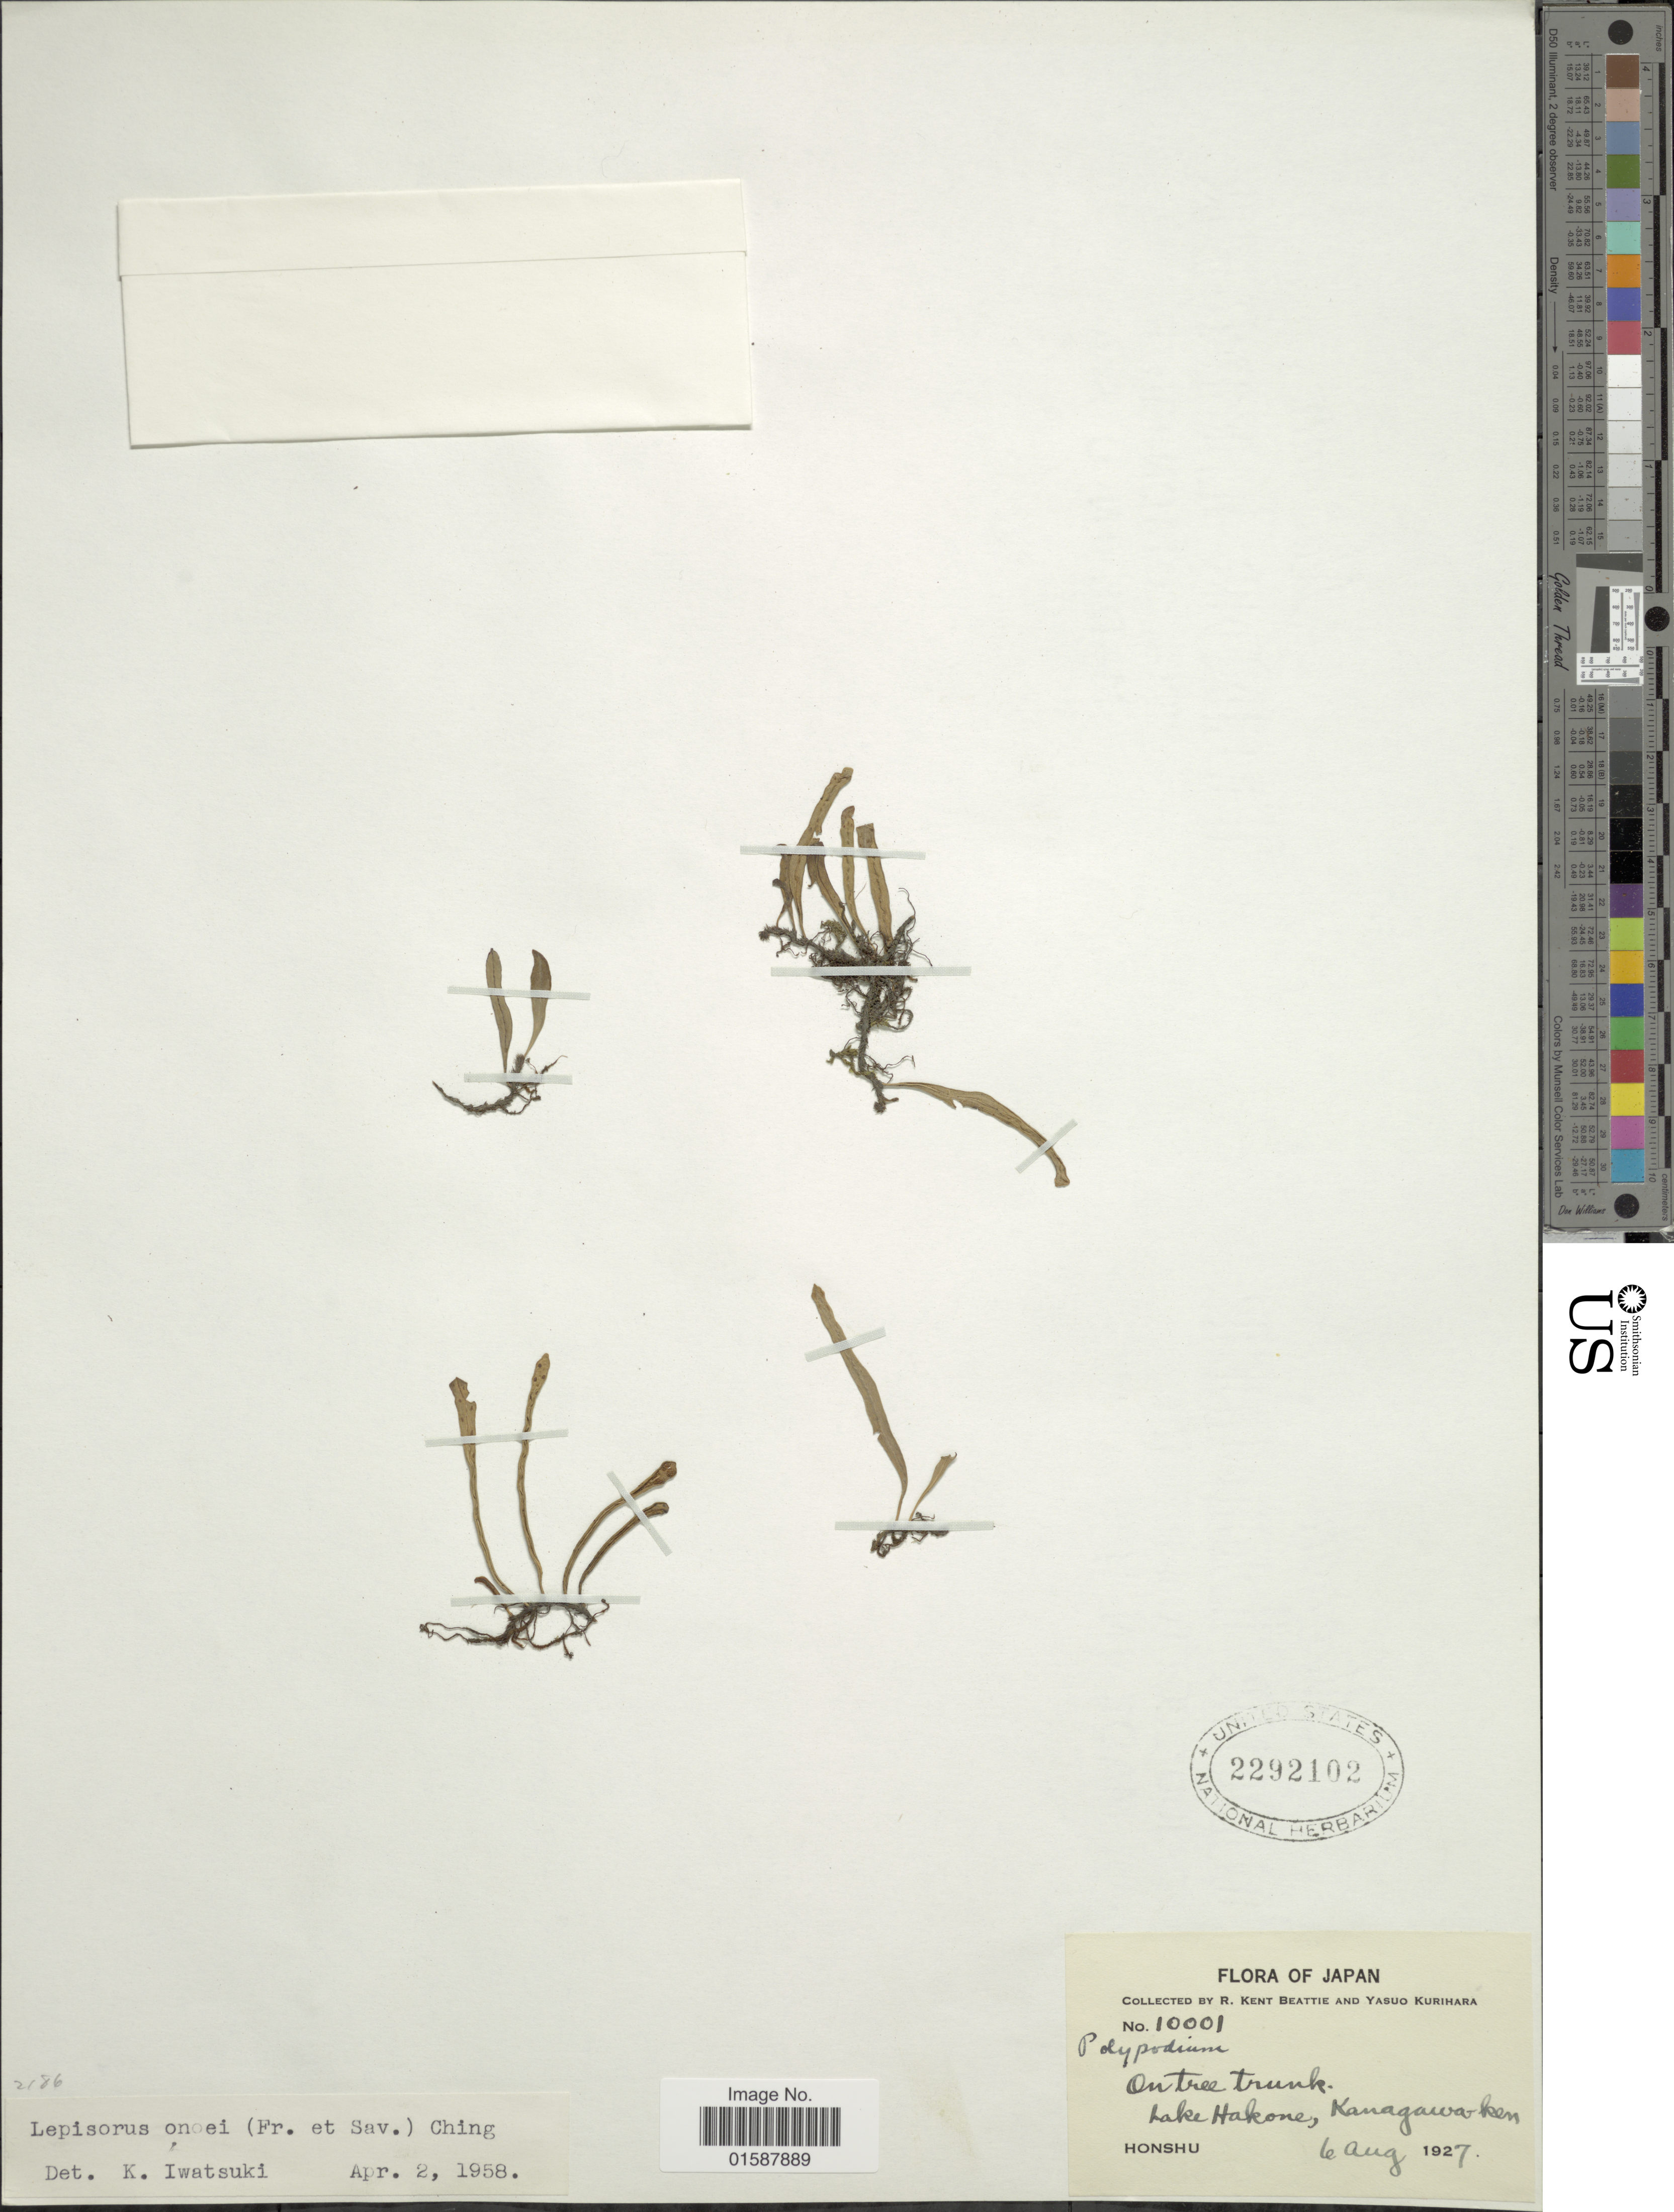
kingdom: Plantae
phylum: Tracheophyta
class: Polypodiopsida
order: Polypodiales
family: Polypodiaceae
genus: Lepisorus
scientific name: Lepisorus onoei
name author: Ching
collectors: R. K. Beattie & Y. Kurihara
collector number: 10001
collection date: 1927-08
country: Japan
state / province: Kanagawa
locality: Lake Hakone, Kanagawa-ken. Honshu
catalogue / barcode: US 2292102